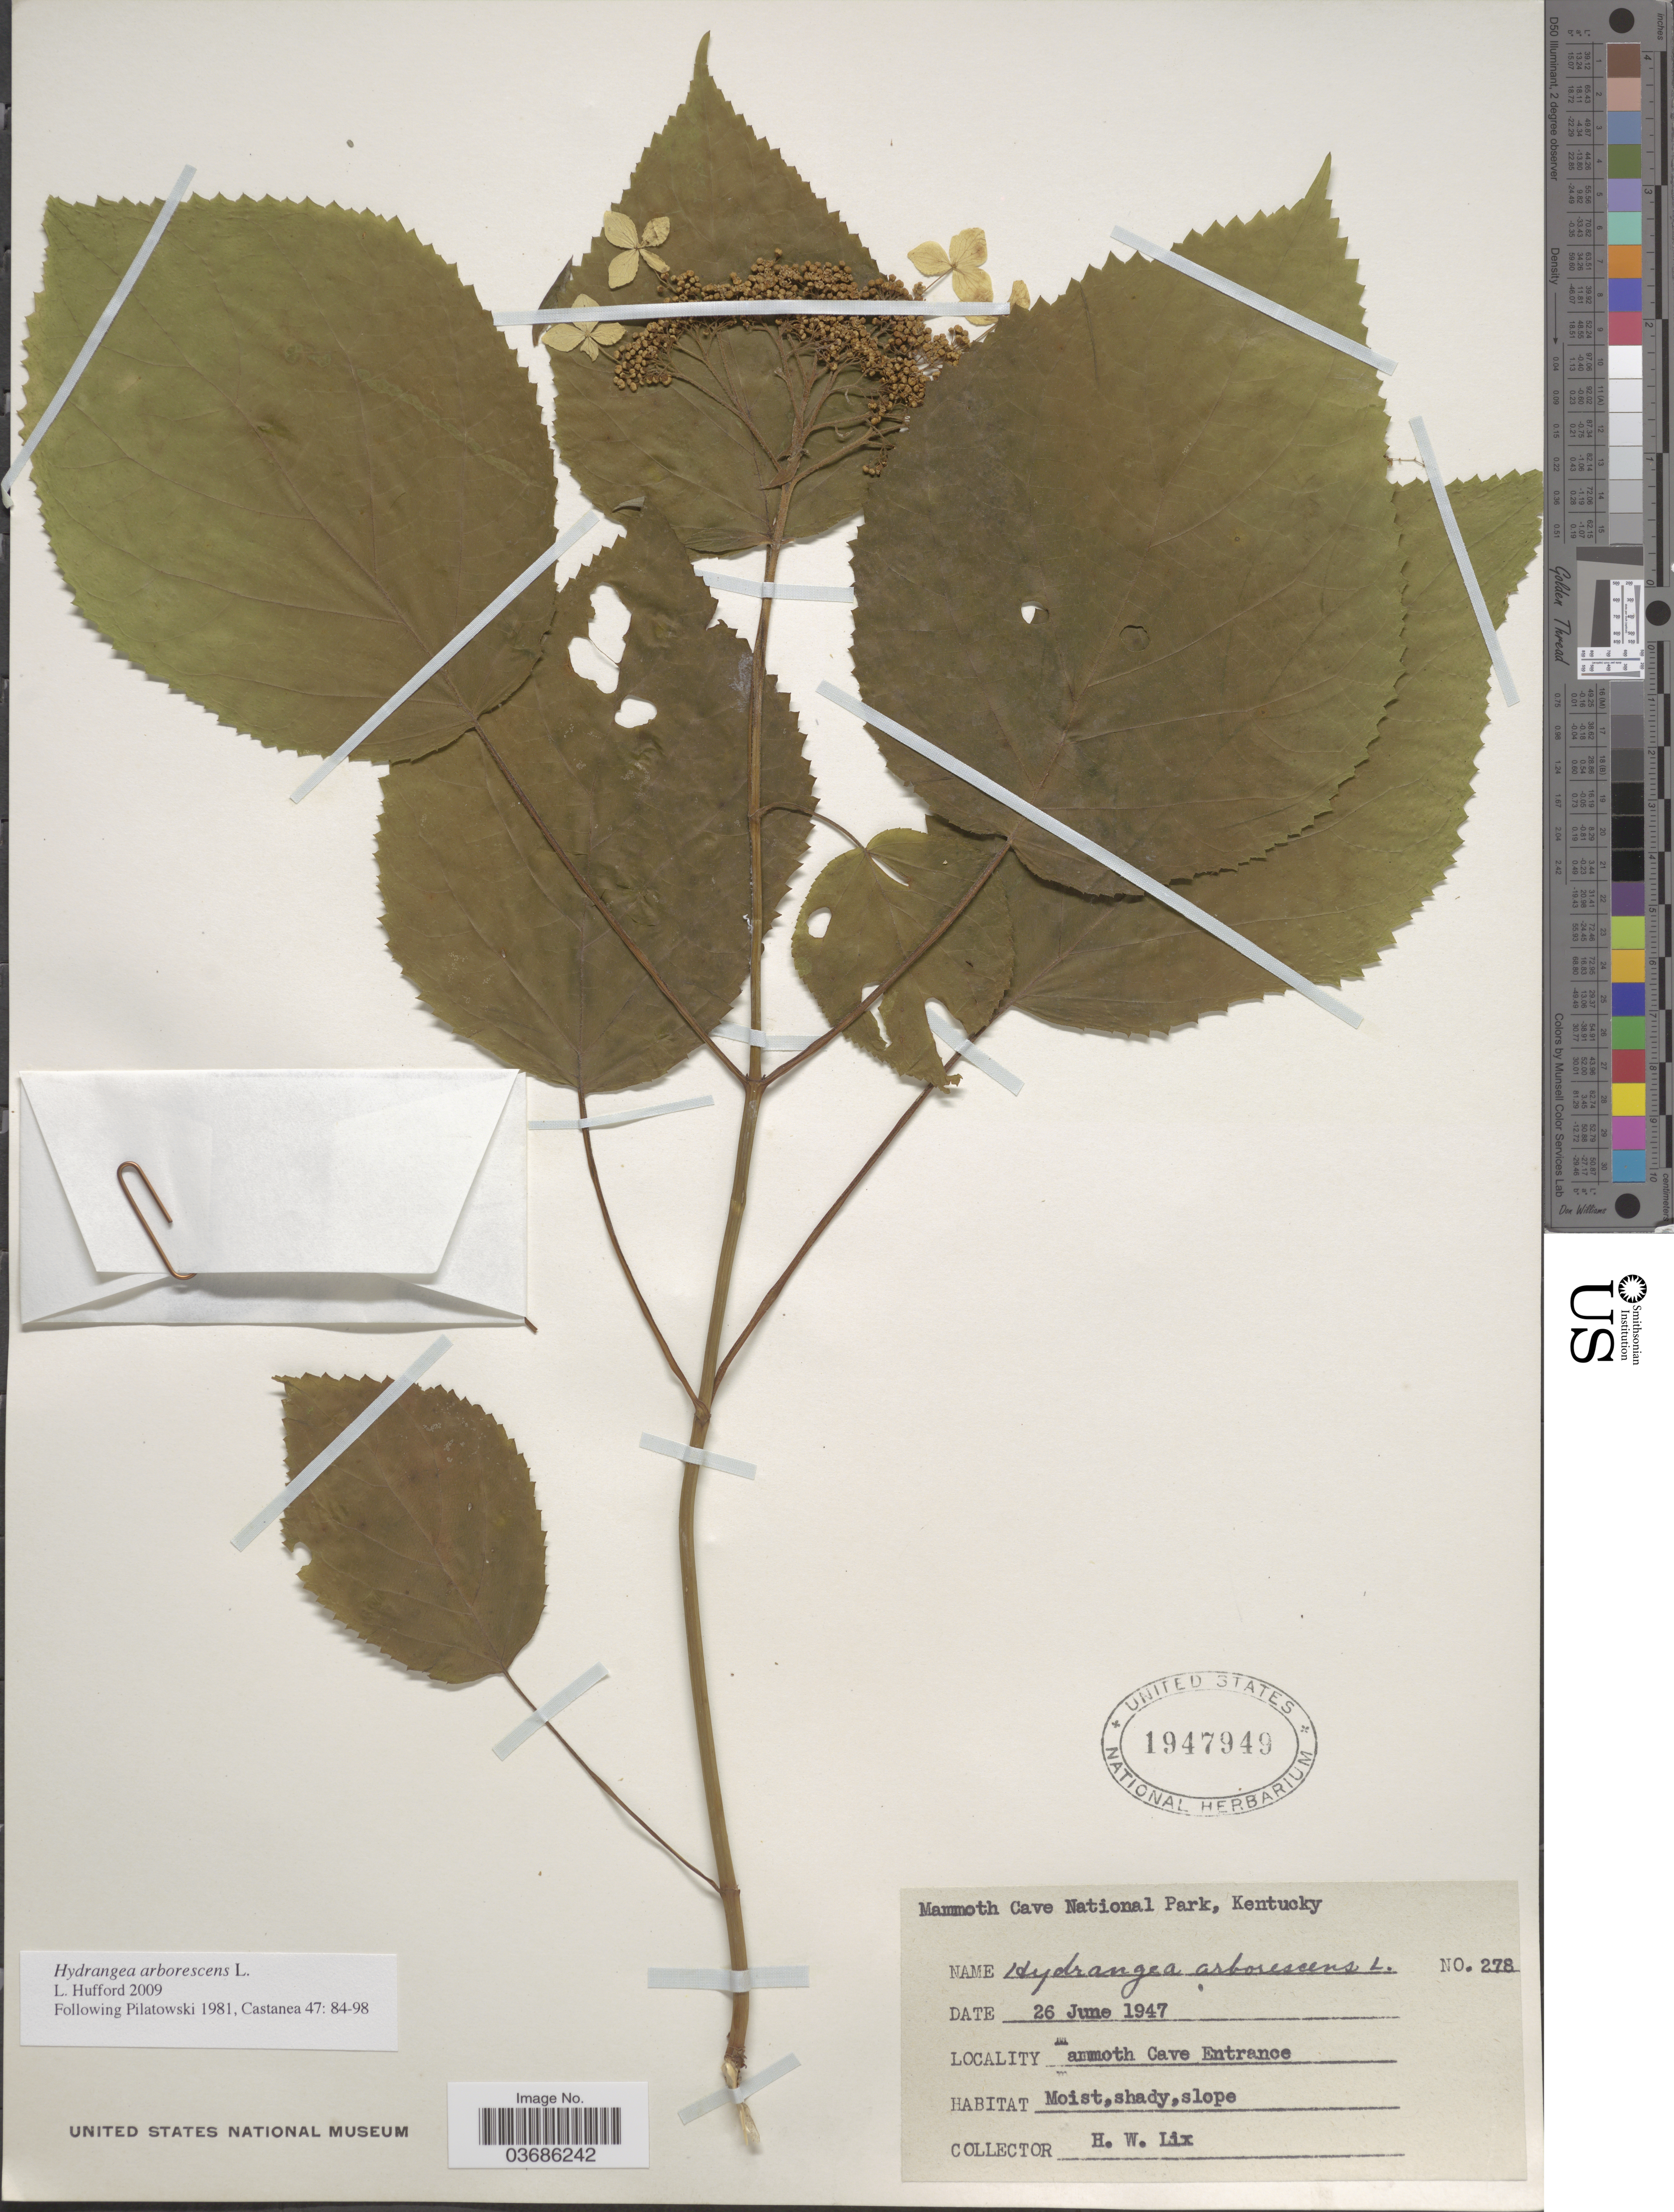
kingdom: Plantae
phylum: Tracheophyta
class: Magnoliopsida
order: Cornales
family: Hydrangeaceae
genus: Hydrangea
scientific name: Hydrangea arborescens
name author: L.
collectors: H. W. Lix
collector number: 278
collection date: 1947-06-26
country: United States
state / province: Kentucky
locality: Mammoth Cave National Park. Mammoth Cave Entrance. Moist, shady, slope.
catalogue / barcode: US 1947949